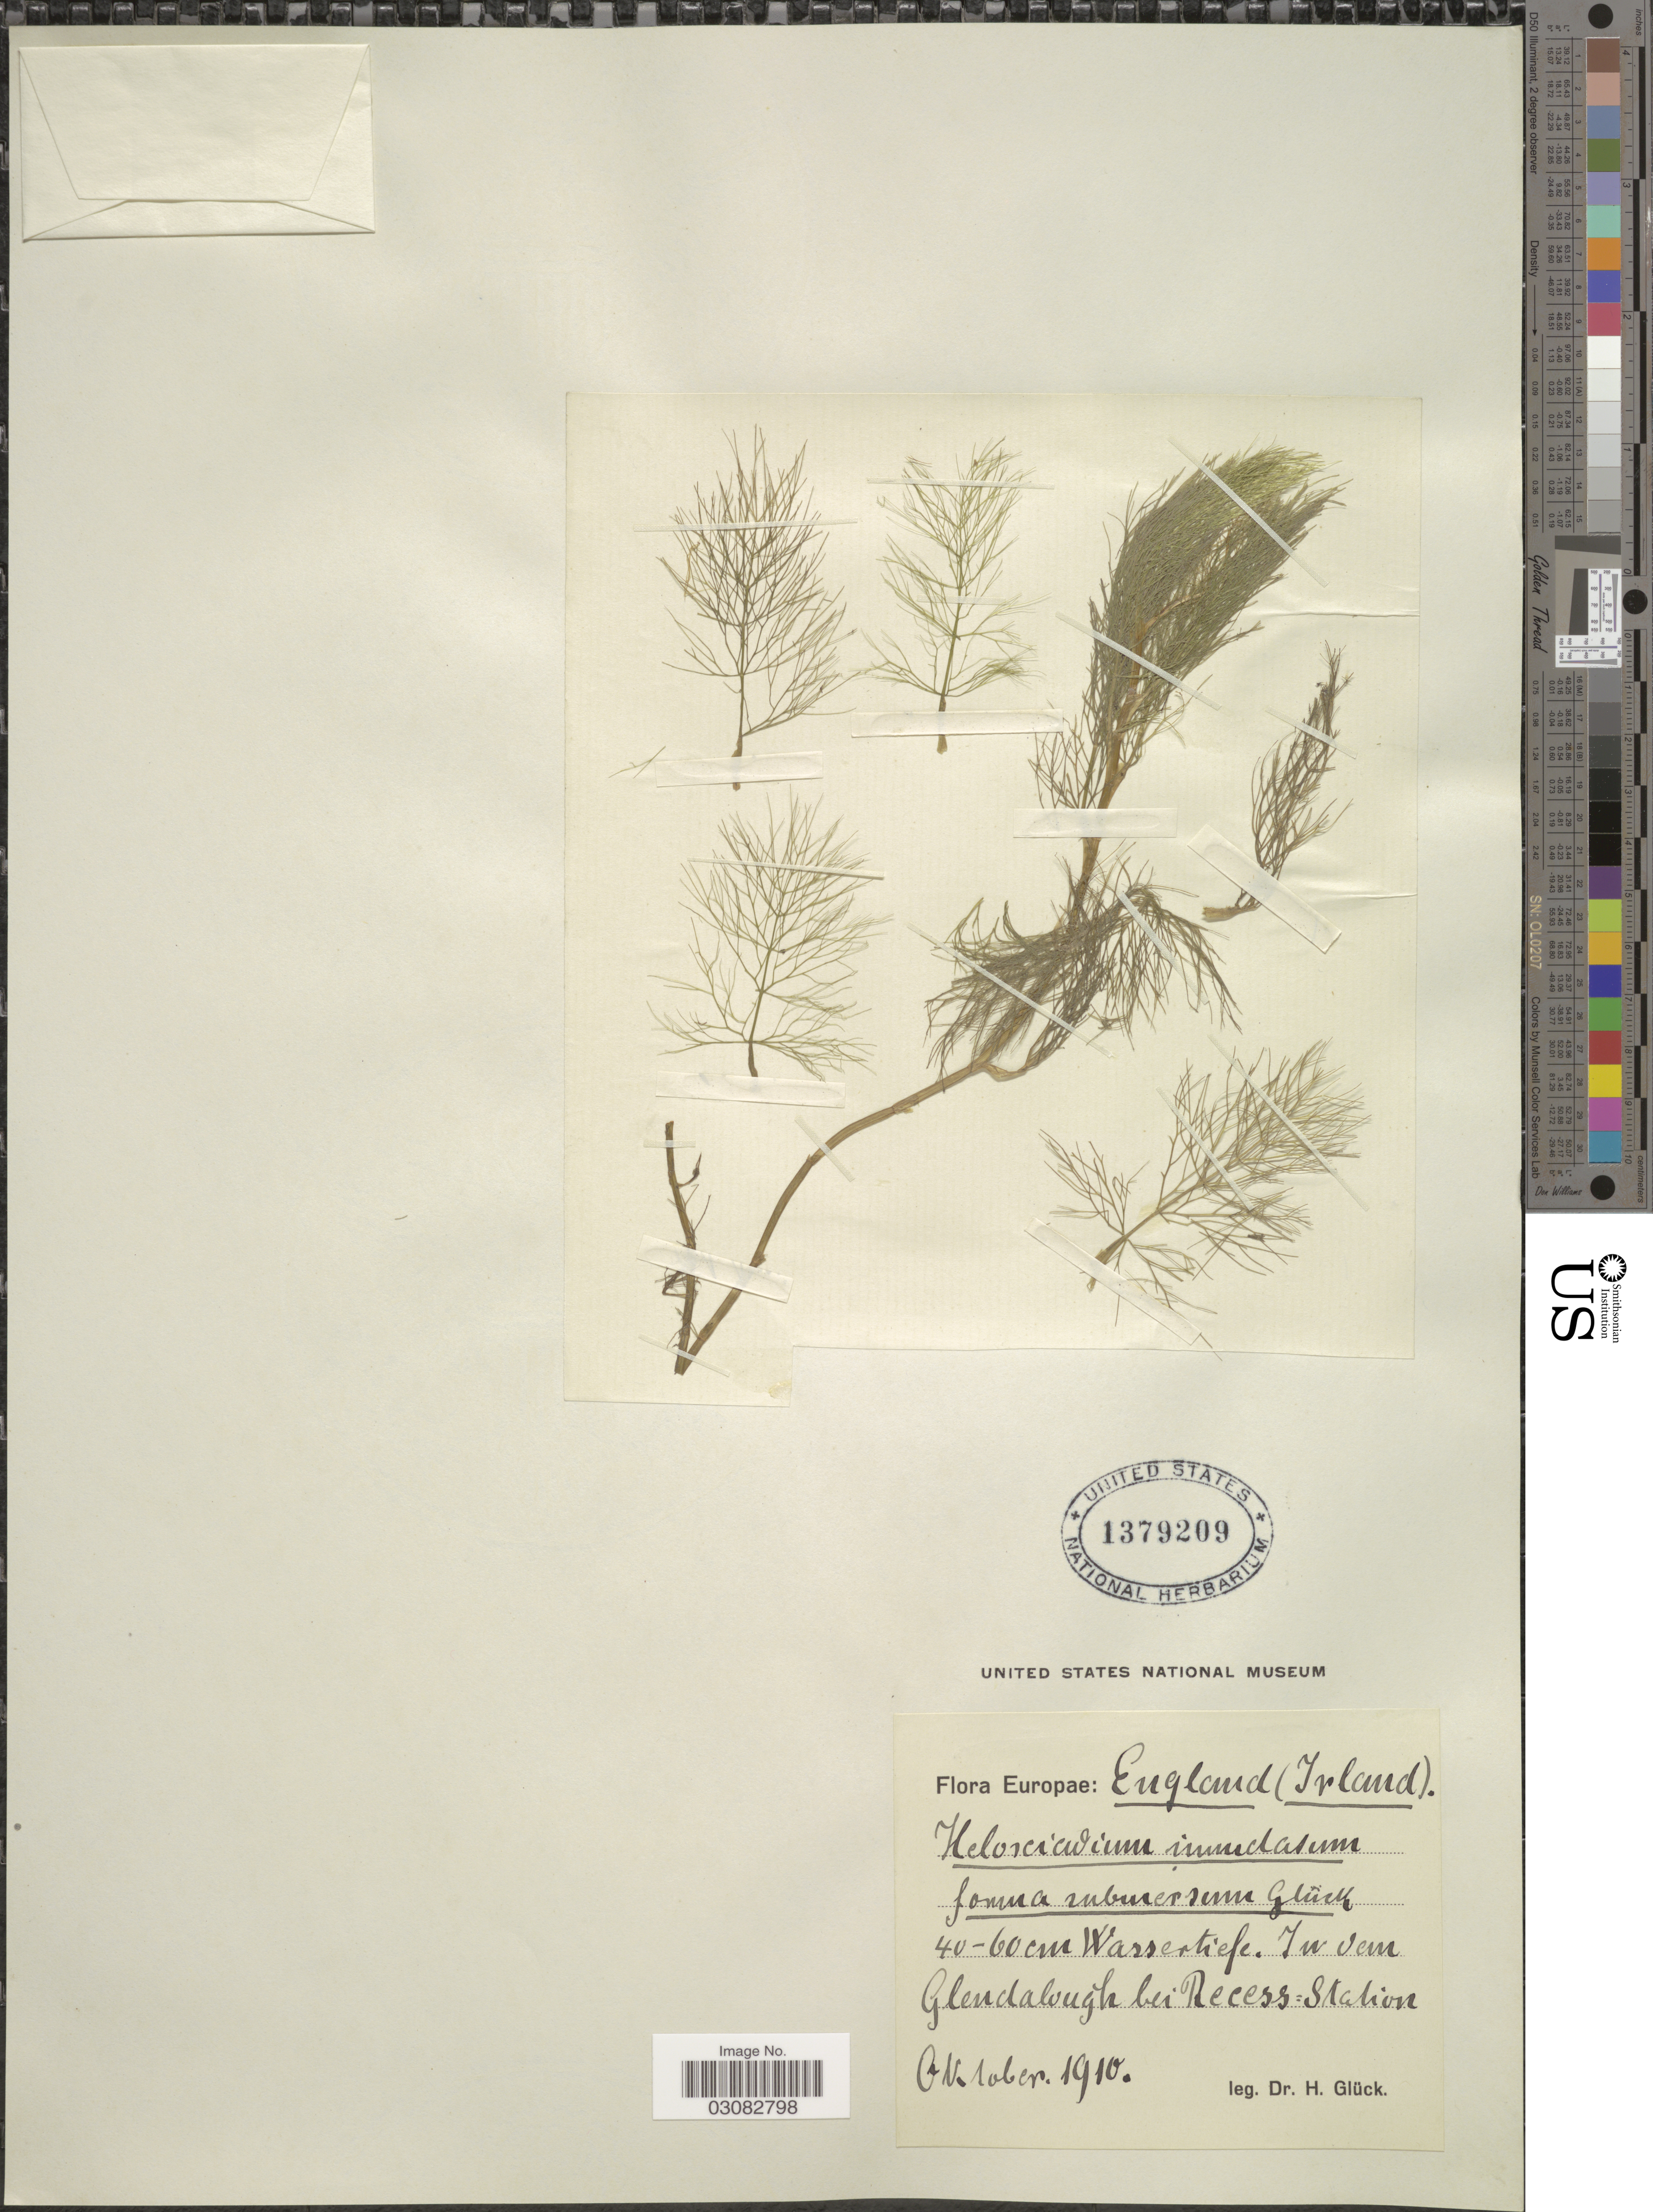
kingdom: Plantae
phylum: Tracheophyta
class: Magnoliopsida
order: Apiales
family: Apiaceae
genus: Apium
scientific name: Apium inundatum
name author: (L.) Rchb. f.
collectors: H. Glück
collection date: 1910-10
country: Ireland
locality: England. Glendalough bei Recess. Station.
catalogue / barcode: US 1379209